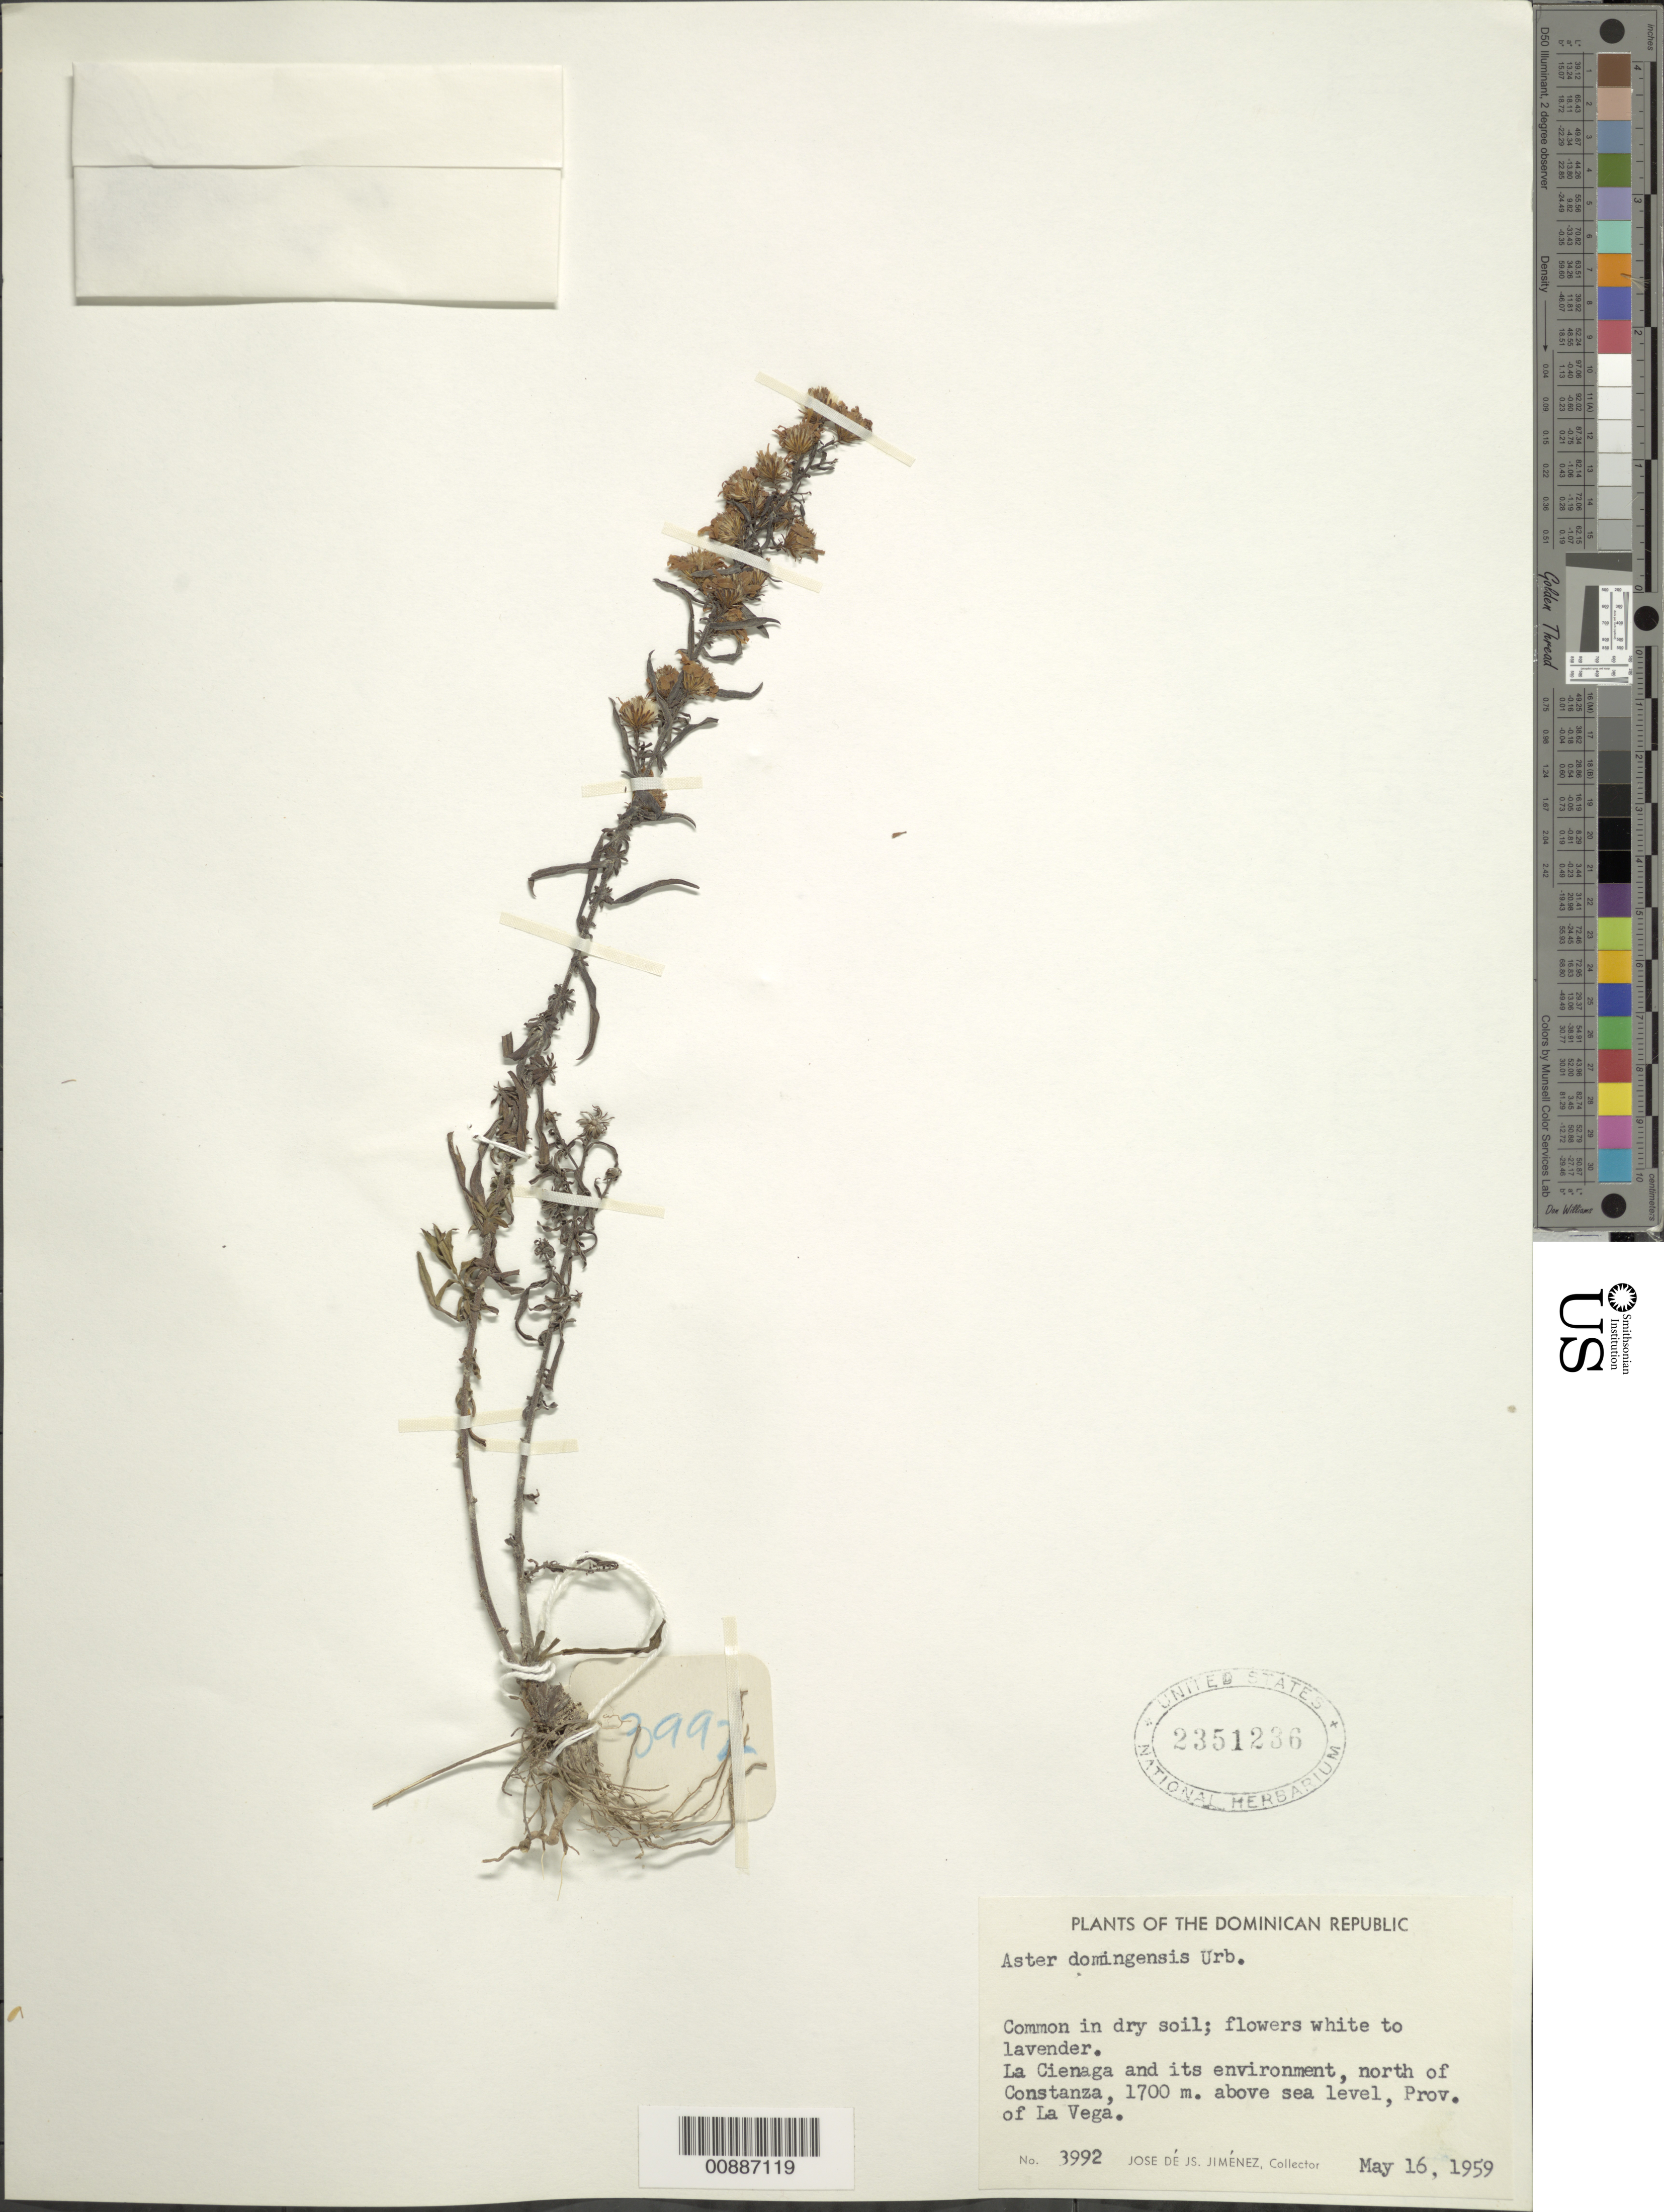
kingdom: Plantae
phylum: Tracheophyta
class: Magnoliopsida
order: Asterales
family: Asteraceae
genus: Symphyotrichum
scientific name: Symphyotrichum domingensis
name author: (Urb.) G.L. Nesom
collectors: J. J. Jiménez Almonte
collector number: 3992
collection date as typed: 16 May 1959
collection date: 1959-05-16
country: Dominican Republic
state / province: La Vega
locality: La Cienaga and environs, north of Constanza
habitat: Dry soil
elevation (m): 1700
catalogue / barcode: US 2351236